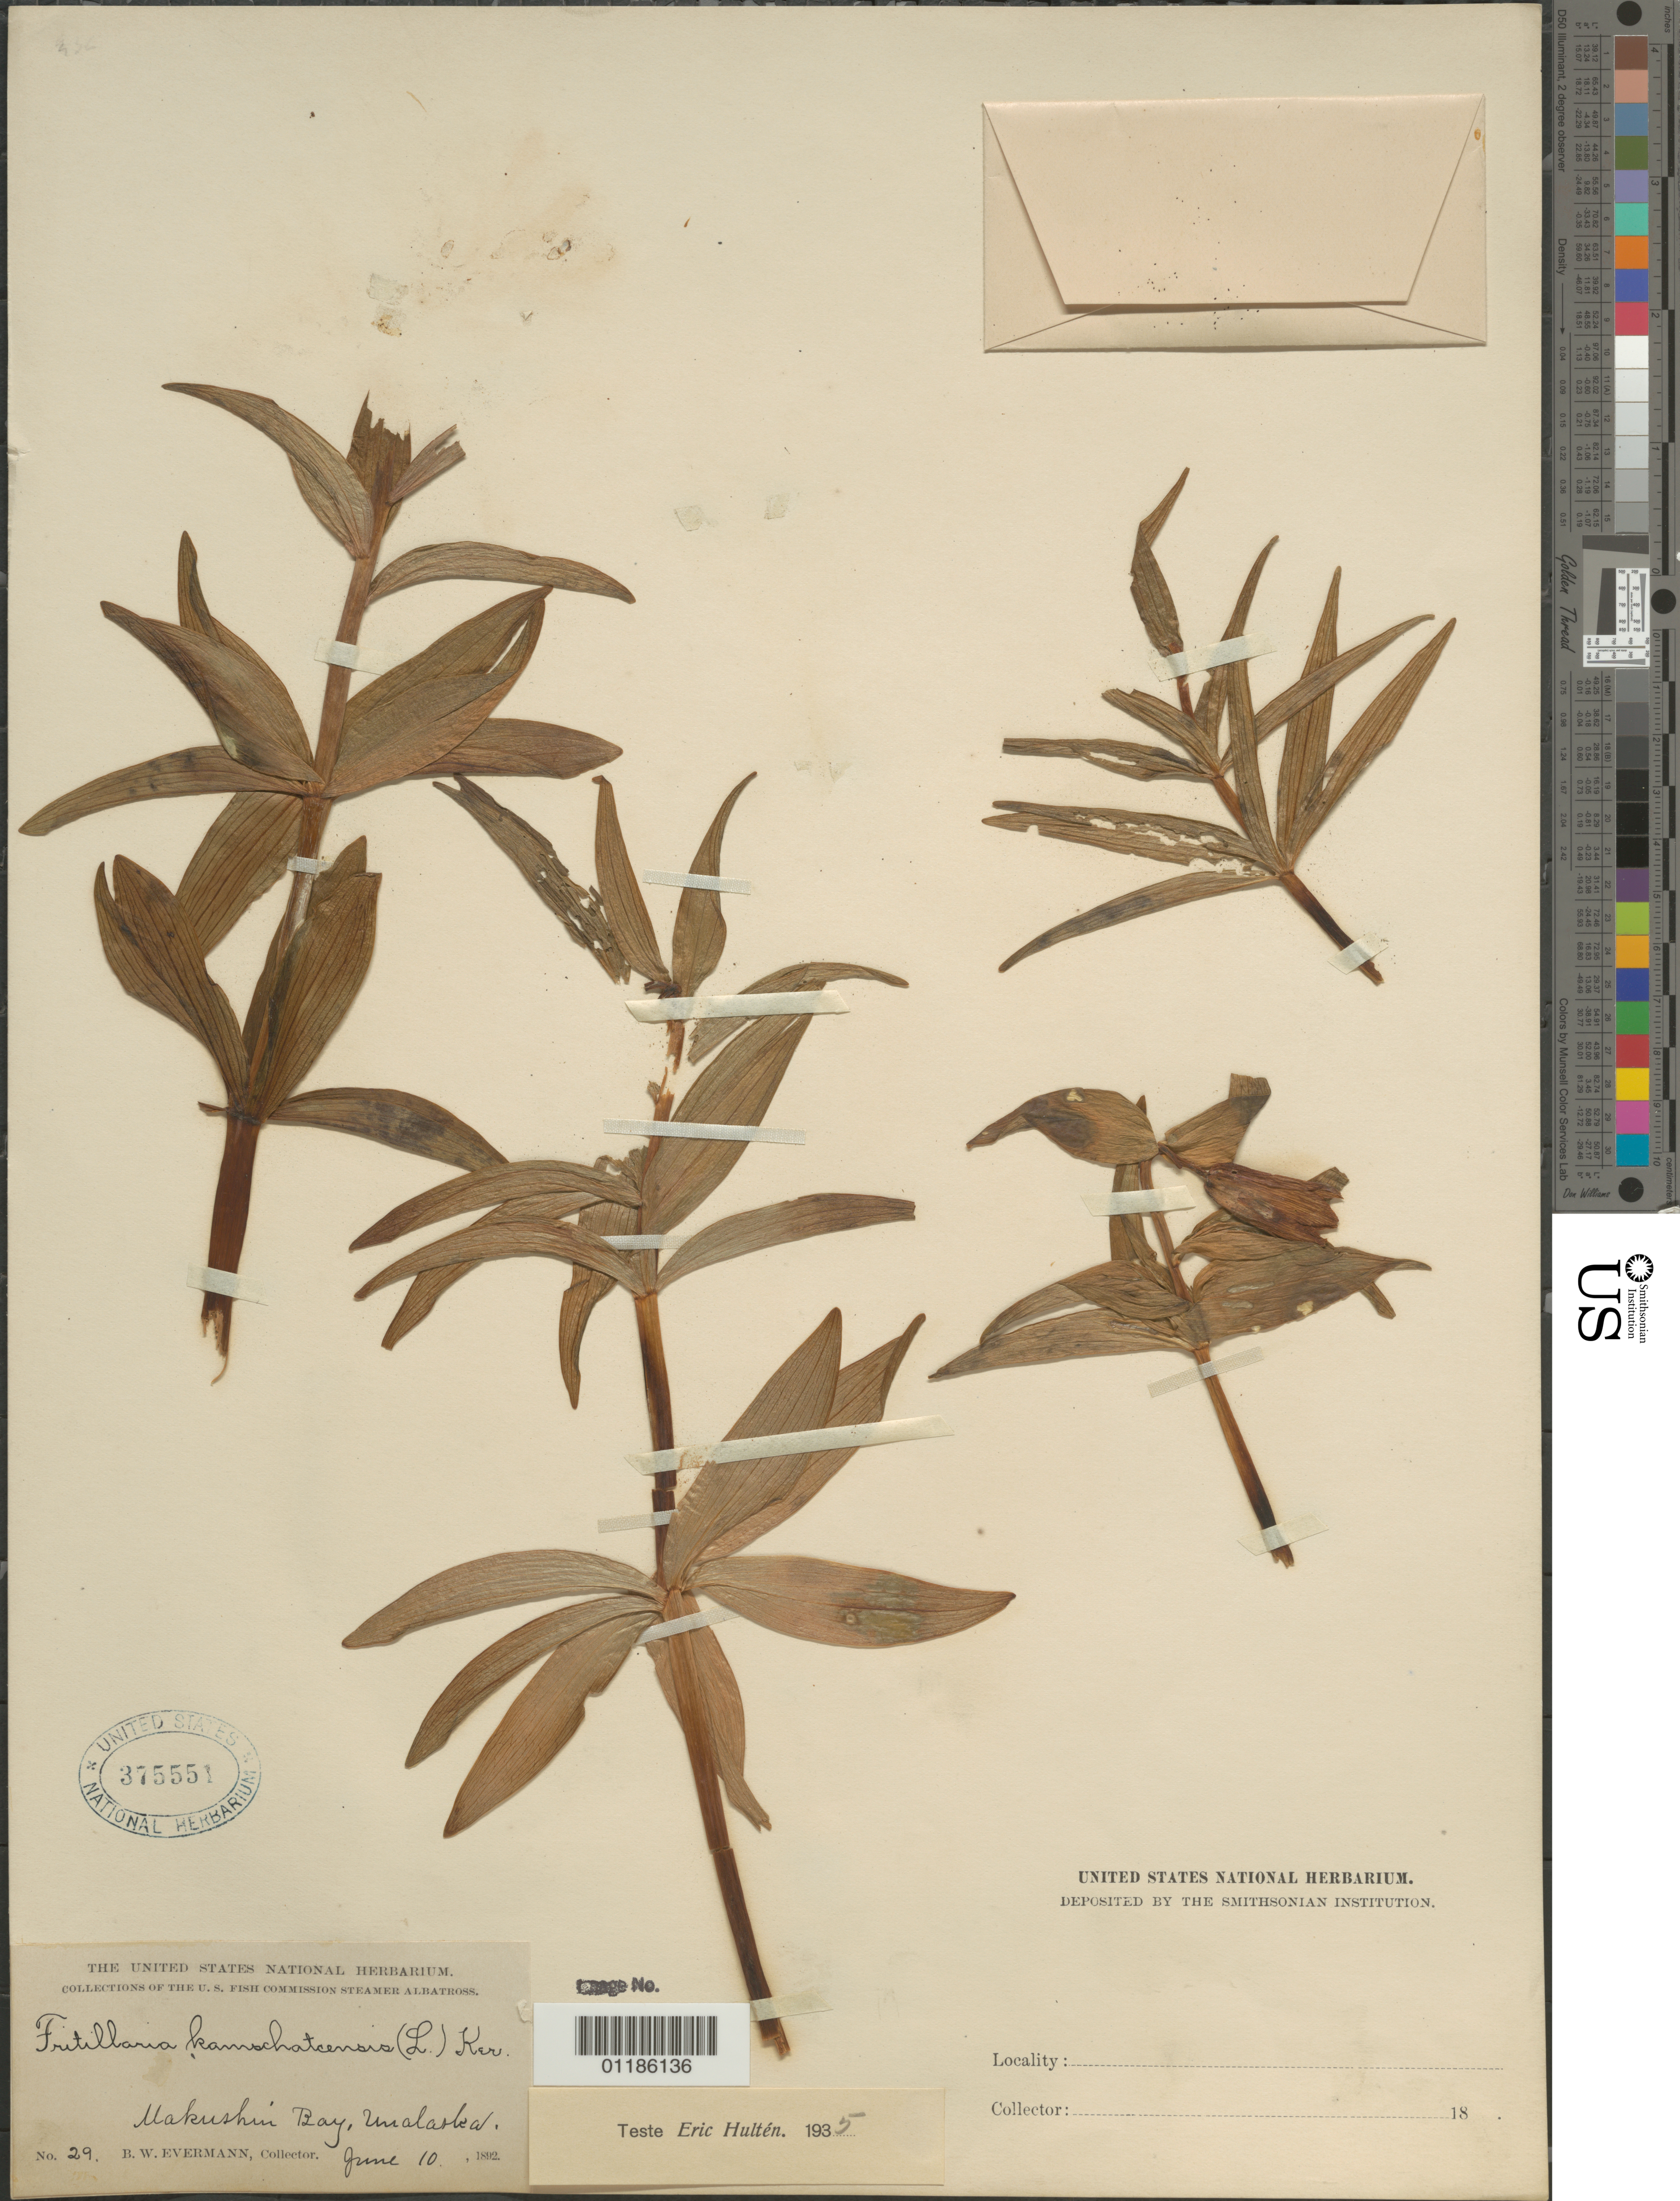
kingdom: Plantae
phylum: Tracheophyta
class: Liliopsida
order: Liliales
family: Liliaceae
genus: Fritillaria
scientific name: Fritillaria kamtschatcensis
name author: Torr.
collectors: B. W. Evermann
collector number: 29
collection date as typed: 10 Jun 1892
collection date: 1892-06-10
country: United States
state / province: Alaska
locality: Makushin Bay, Unalaska.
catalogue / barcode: US 375551